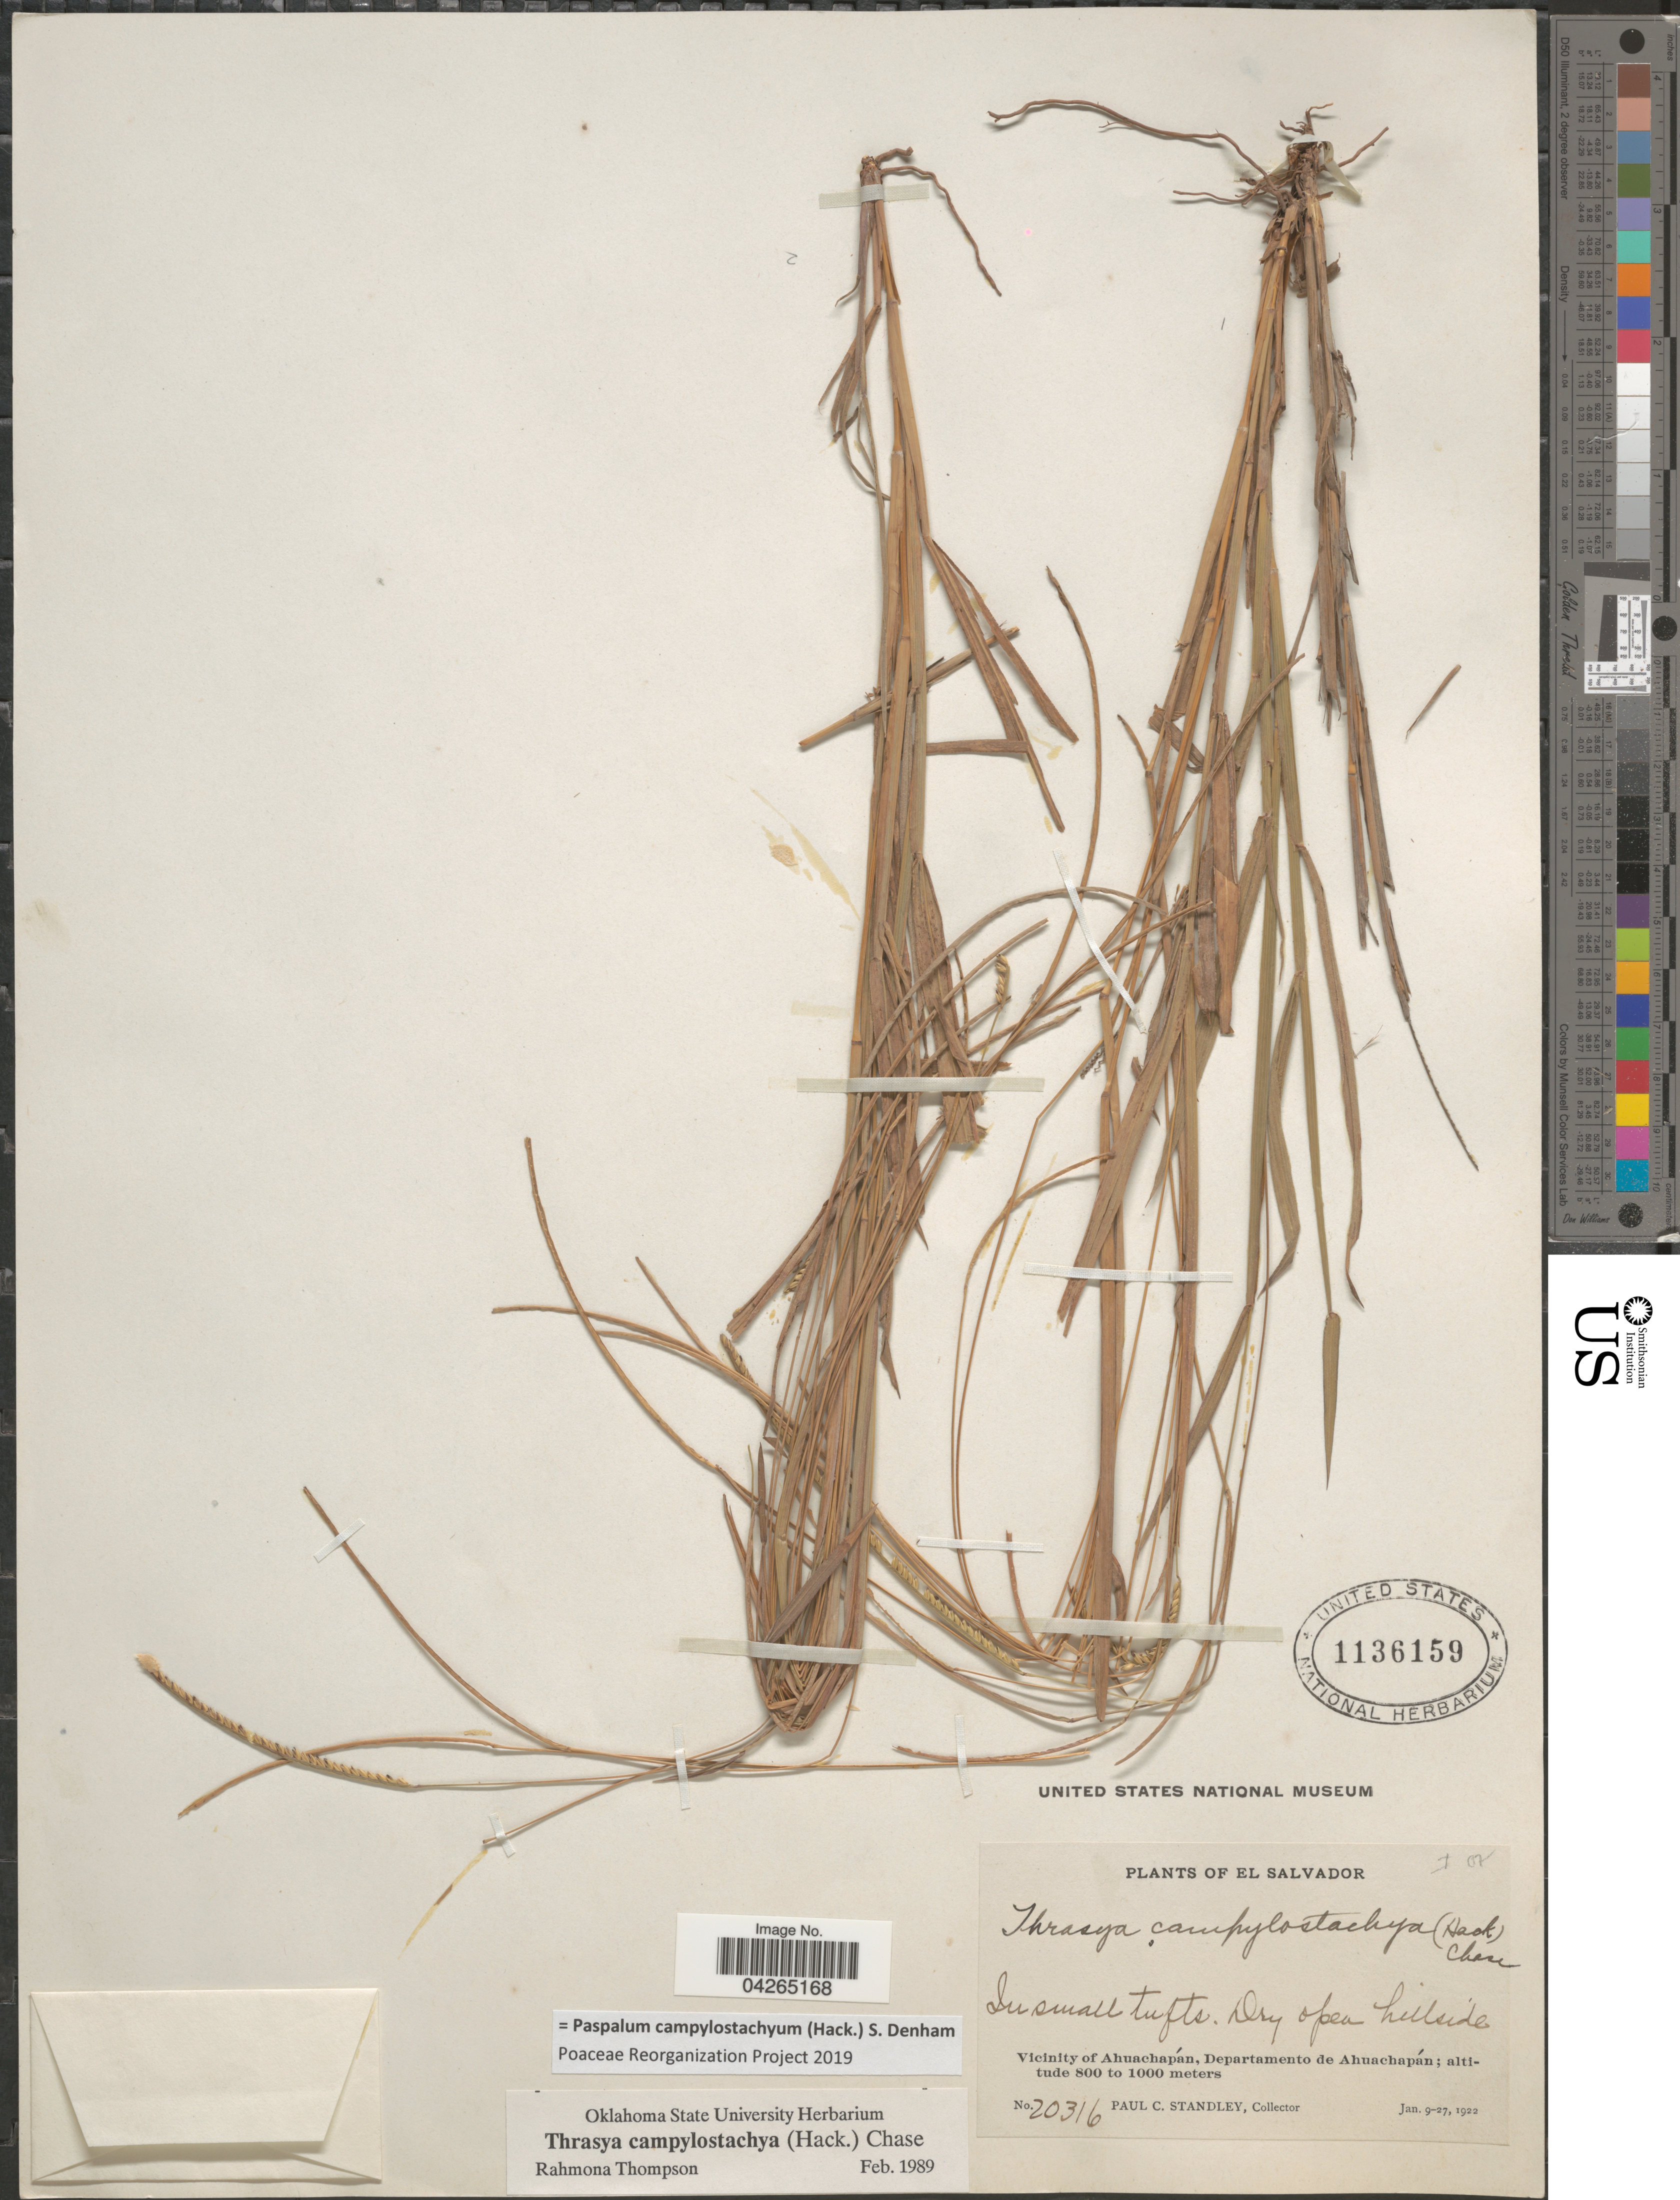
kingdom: Plantae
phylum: Tracheophyta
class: Liliopsida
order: Poales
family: Poaceae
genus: Paspalum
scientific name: Paspalum campylostachyum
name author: (Hack.) S. Denham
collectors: P. C. Standley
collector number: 20316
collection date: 1922-01-09/1922-01-27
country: El Salvador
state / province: Ahuachapan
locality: Dry open hillside. Vicinity of Ahuachapán, Departamento de Ahuachapán.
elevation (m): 800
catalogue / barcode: US 1136159